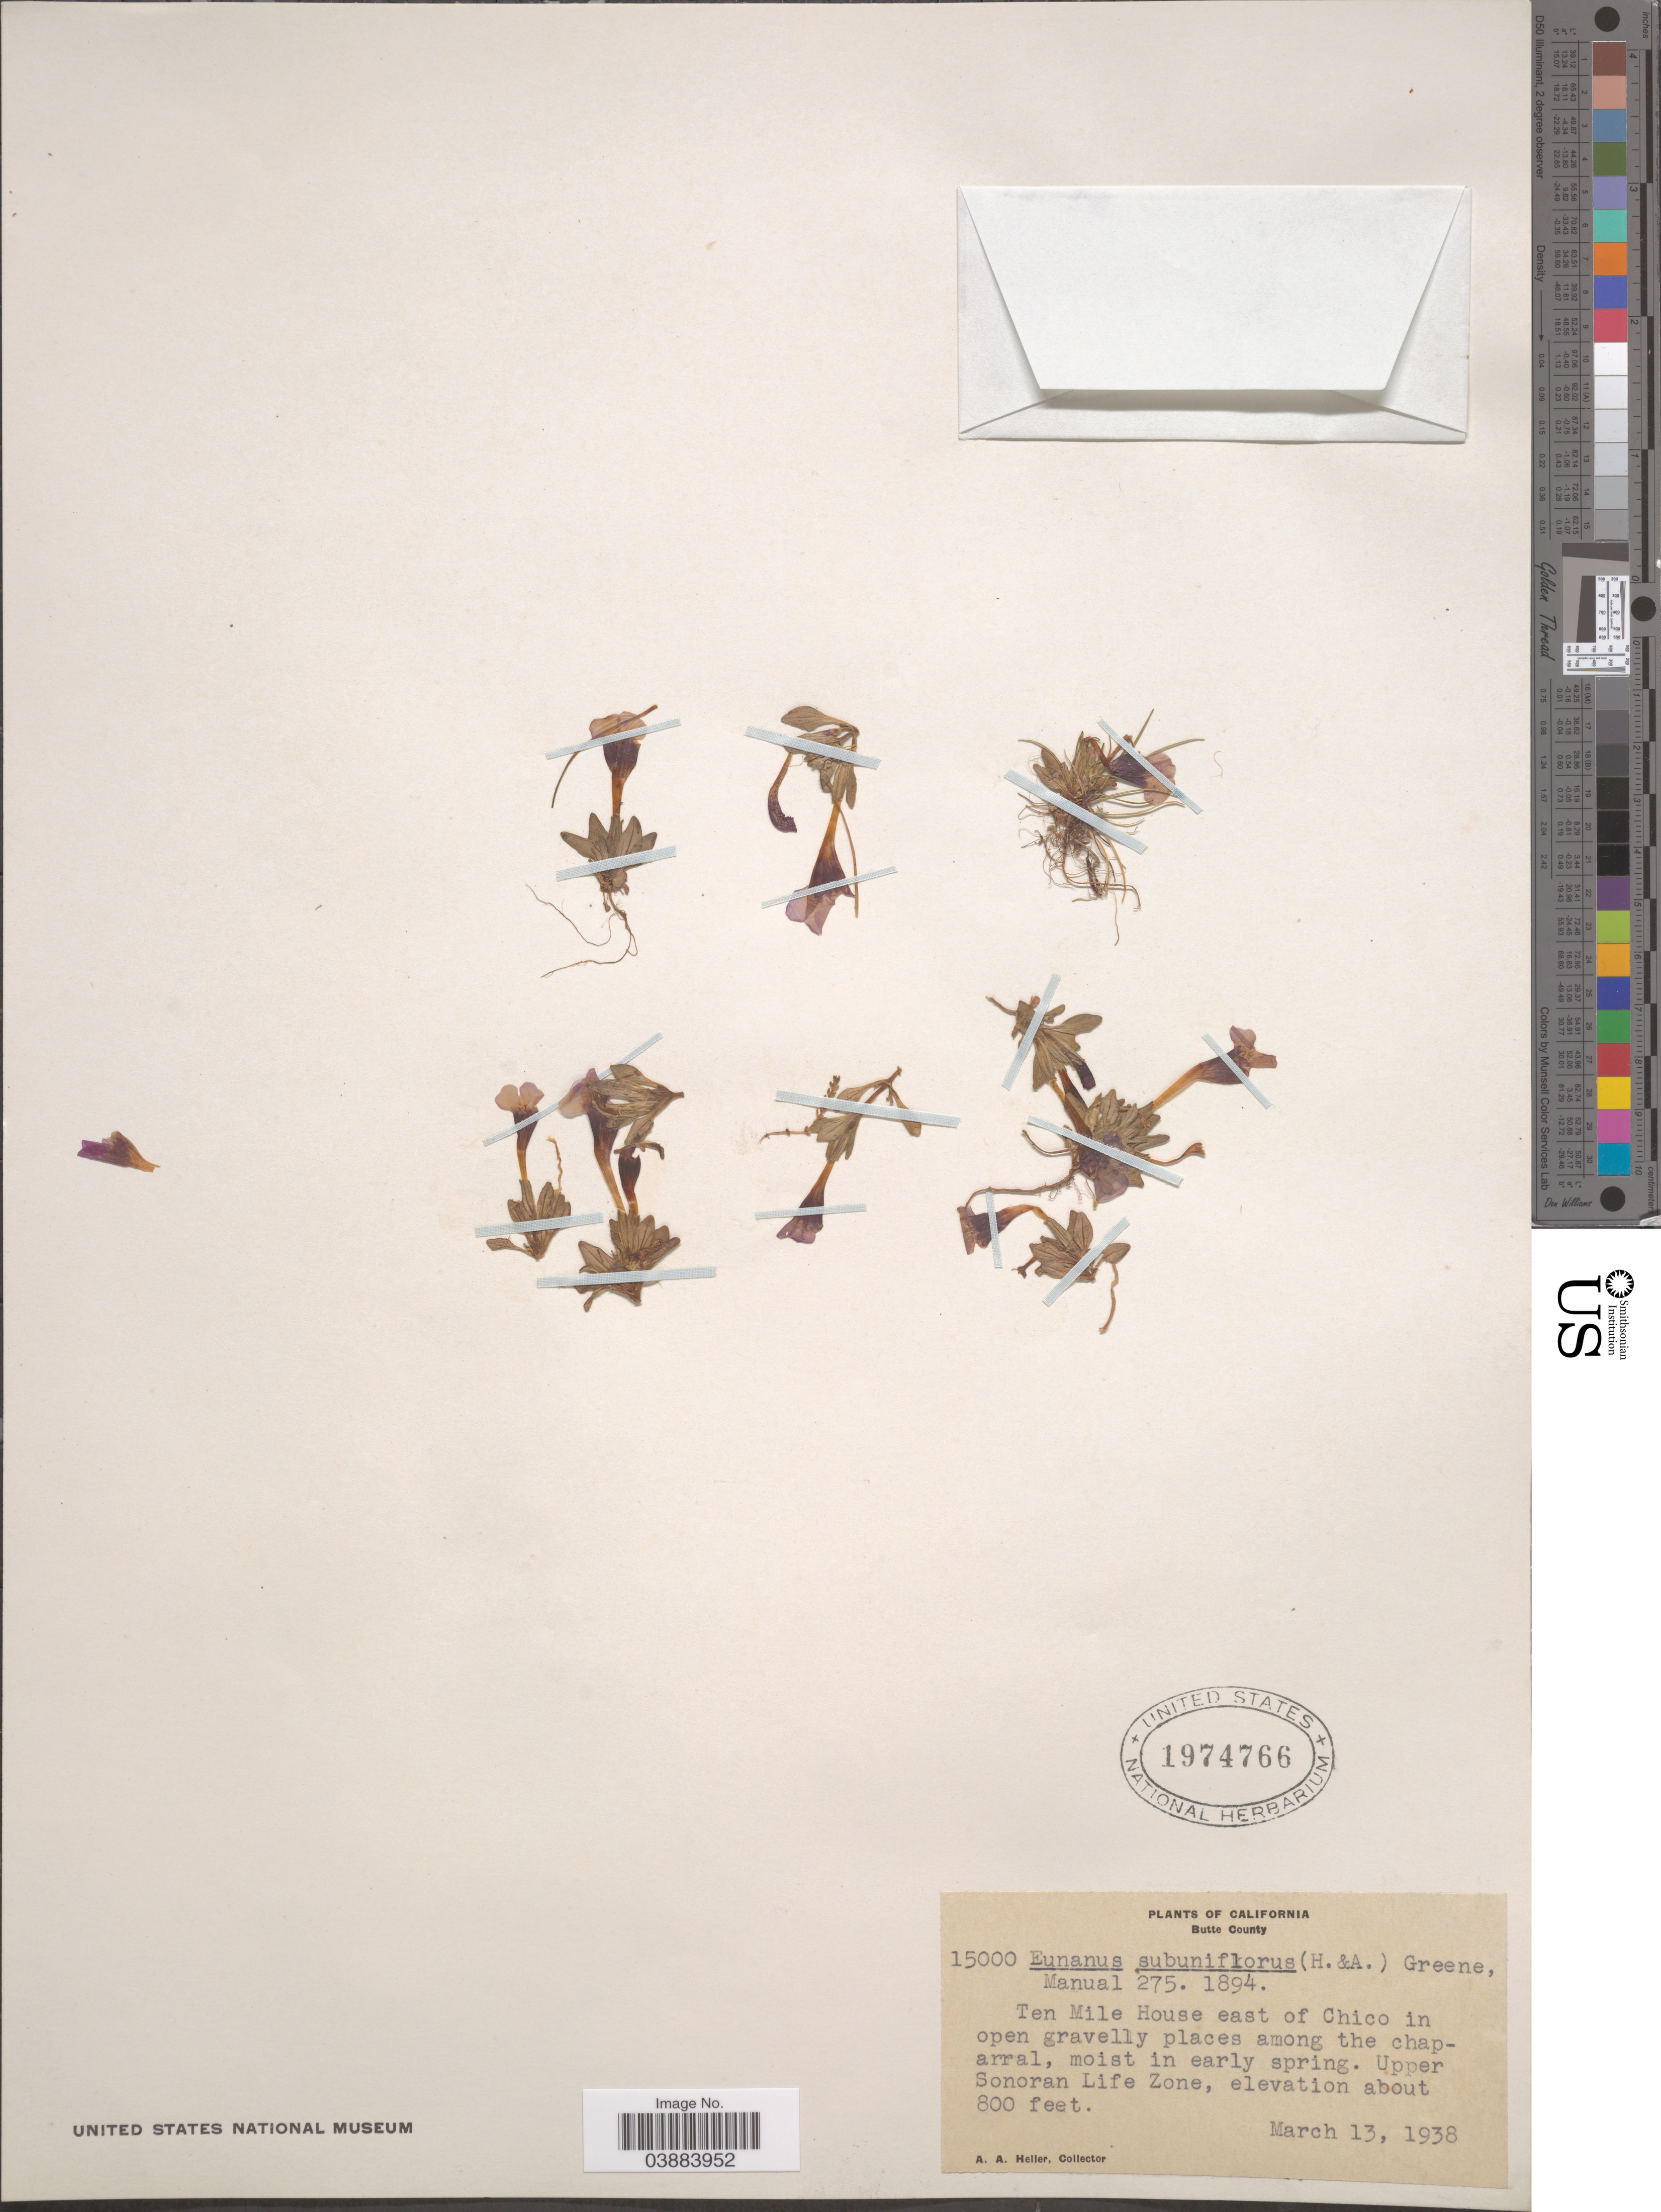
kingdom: Plantae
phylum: Tracheophyta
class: Magnoliopsida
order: Lamiales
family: Phrymaceae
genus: Eunanus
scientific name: Eunanus subuniflorus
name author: Greene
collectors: A. A. Heller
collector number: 15000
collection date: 1938-03-13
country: United States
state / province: California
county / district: Butte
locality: Butte County. Ten Mile House east of Chico. Upper Sonoran Life Zone.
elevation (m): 244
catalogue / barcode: US 1974766